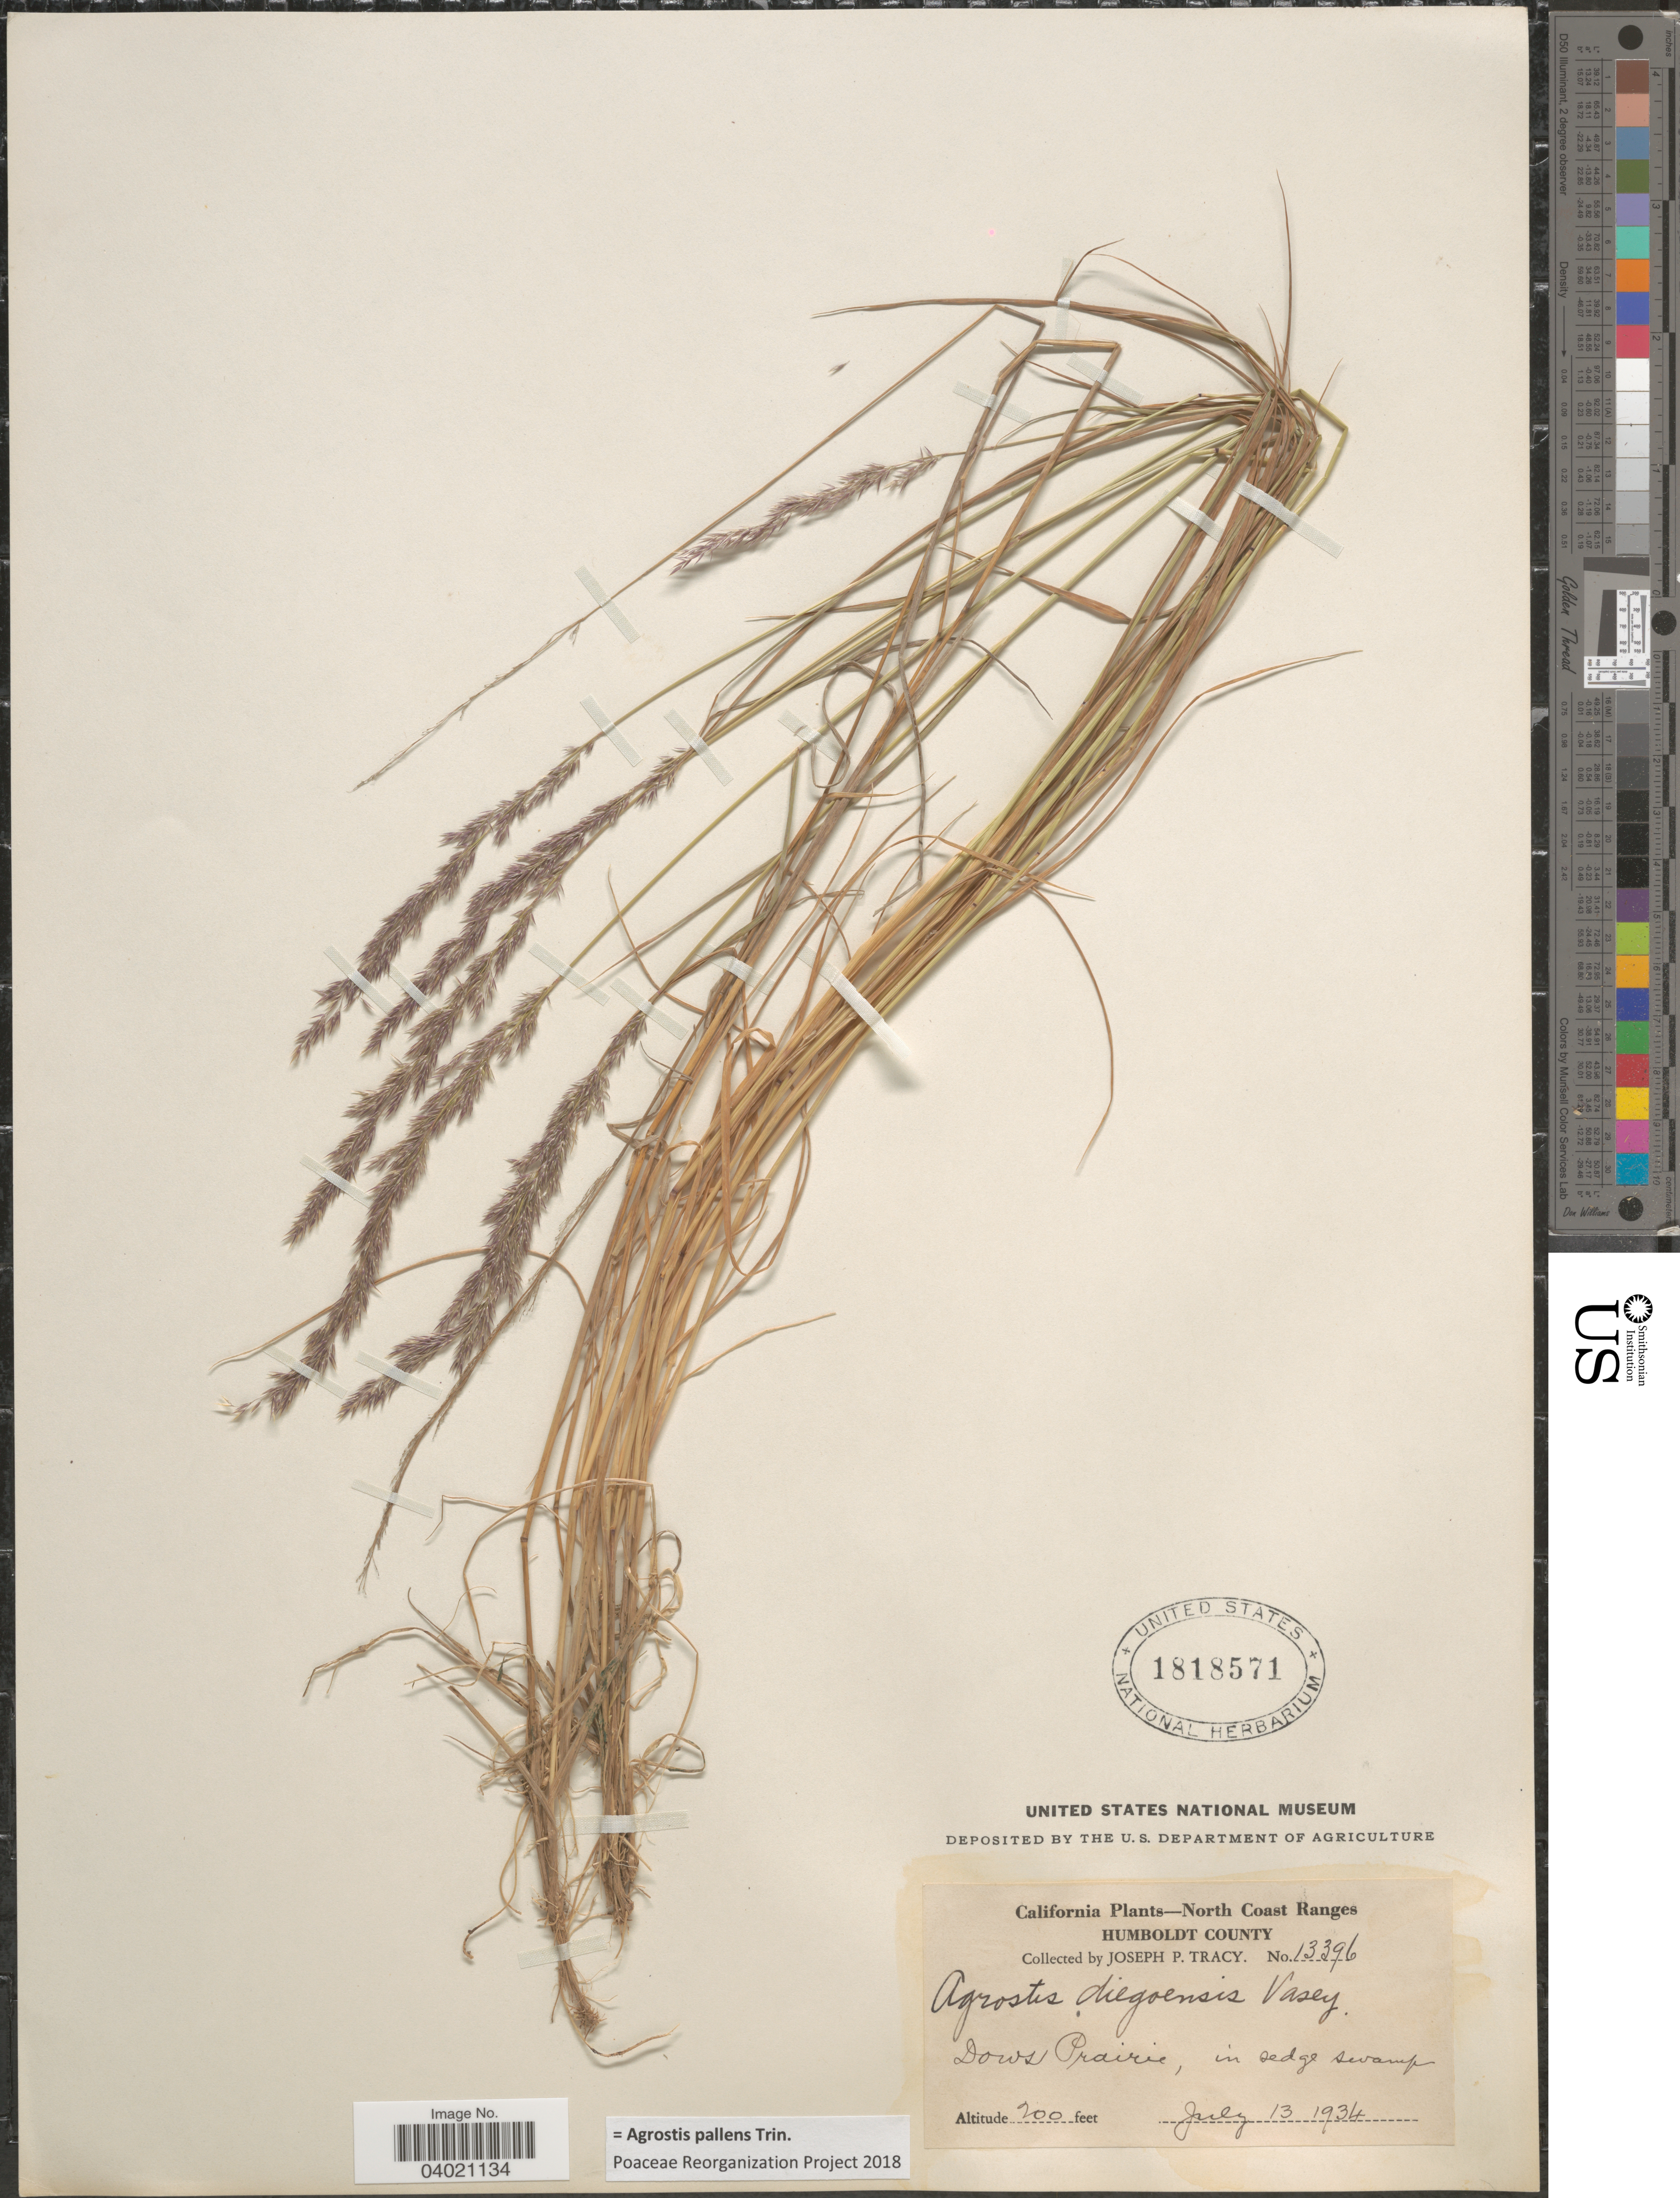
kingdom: Plantae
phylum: Tracheophyta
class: Liliopsida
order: Poales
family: Poaceae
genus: Agrostis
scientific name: Agrostis pallens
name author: Trin.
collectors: J. Tracy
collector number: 13396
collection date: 1934-07-13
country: United States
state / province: California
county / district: Humboldt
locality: North Coast Ranges. Humboldt County. Dows Prairie, in sedge swamp.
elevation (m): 61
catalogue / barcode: US 1818571